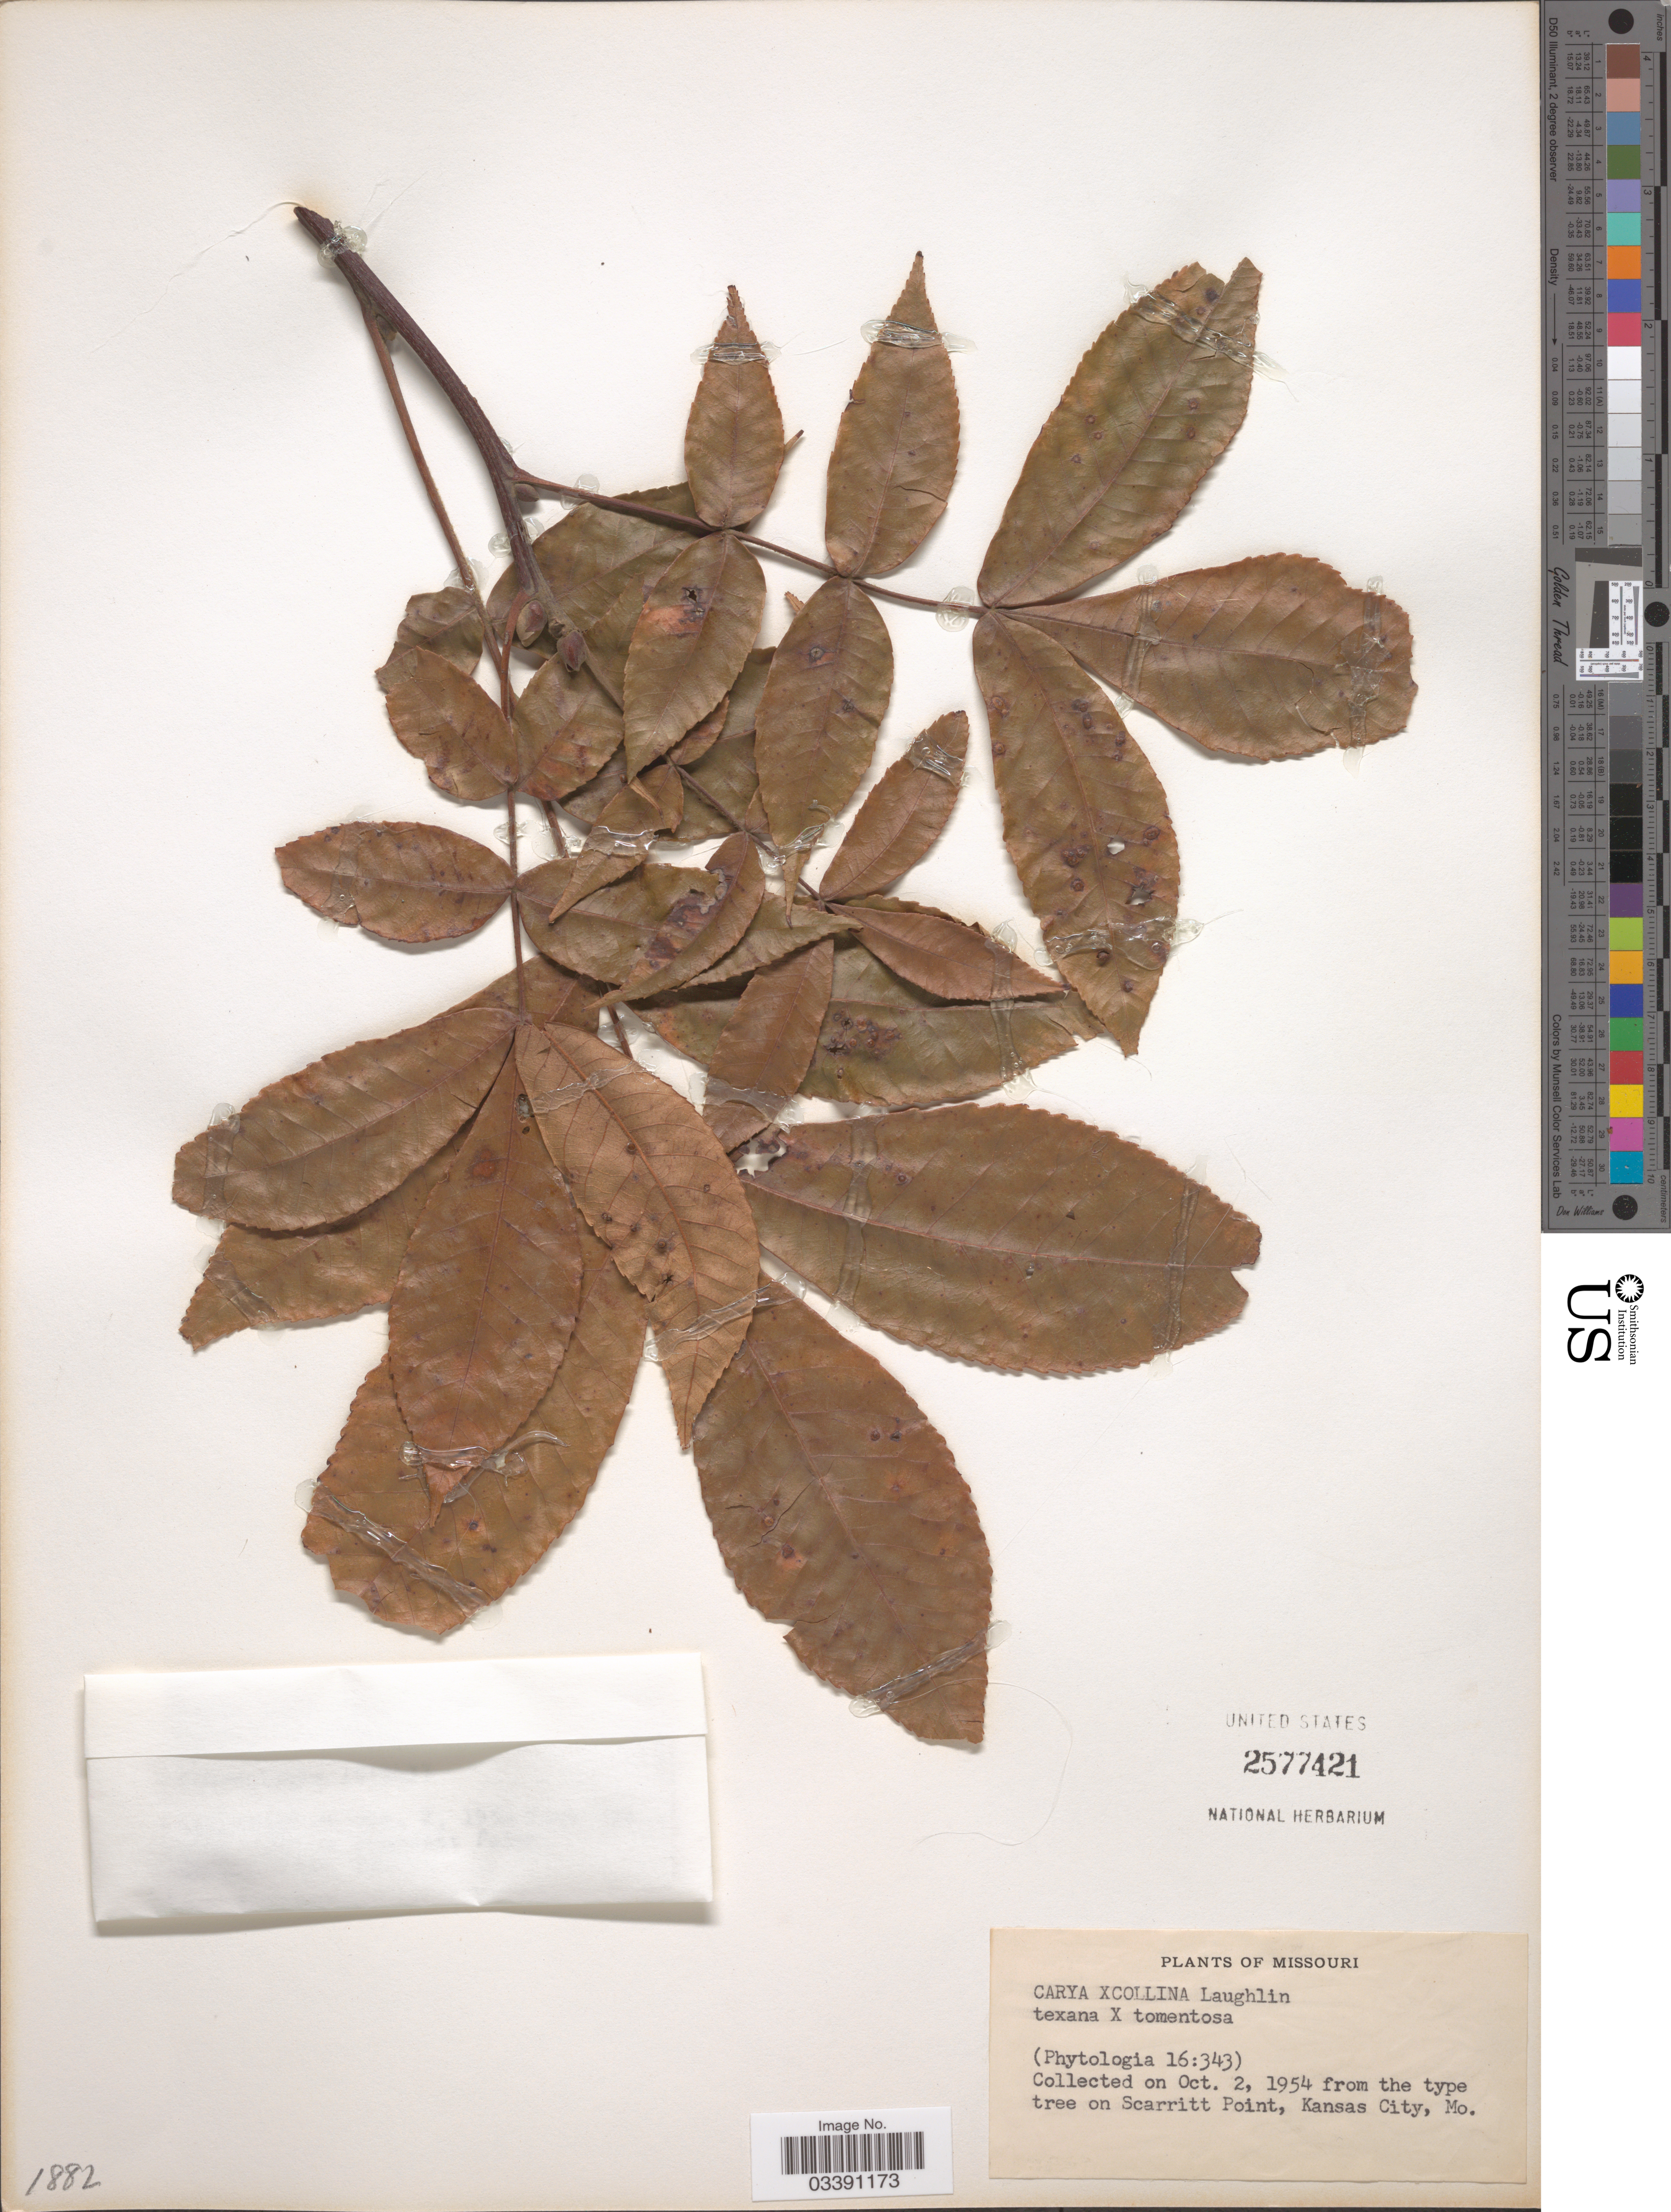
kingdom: Plantae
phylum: Tracheophyta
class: Magnoliopsida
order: Fagales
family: Juglandaceae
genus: Carya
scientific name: Carya x collina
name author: Laughlin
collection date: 1954-10-02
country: United States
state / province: Missouri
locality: On Scarritt Point, Kansas City.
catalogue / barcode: US 2577421